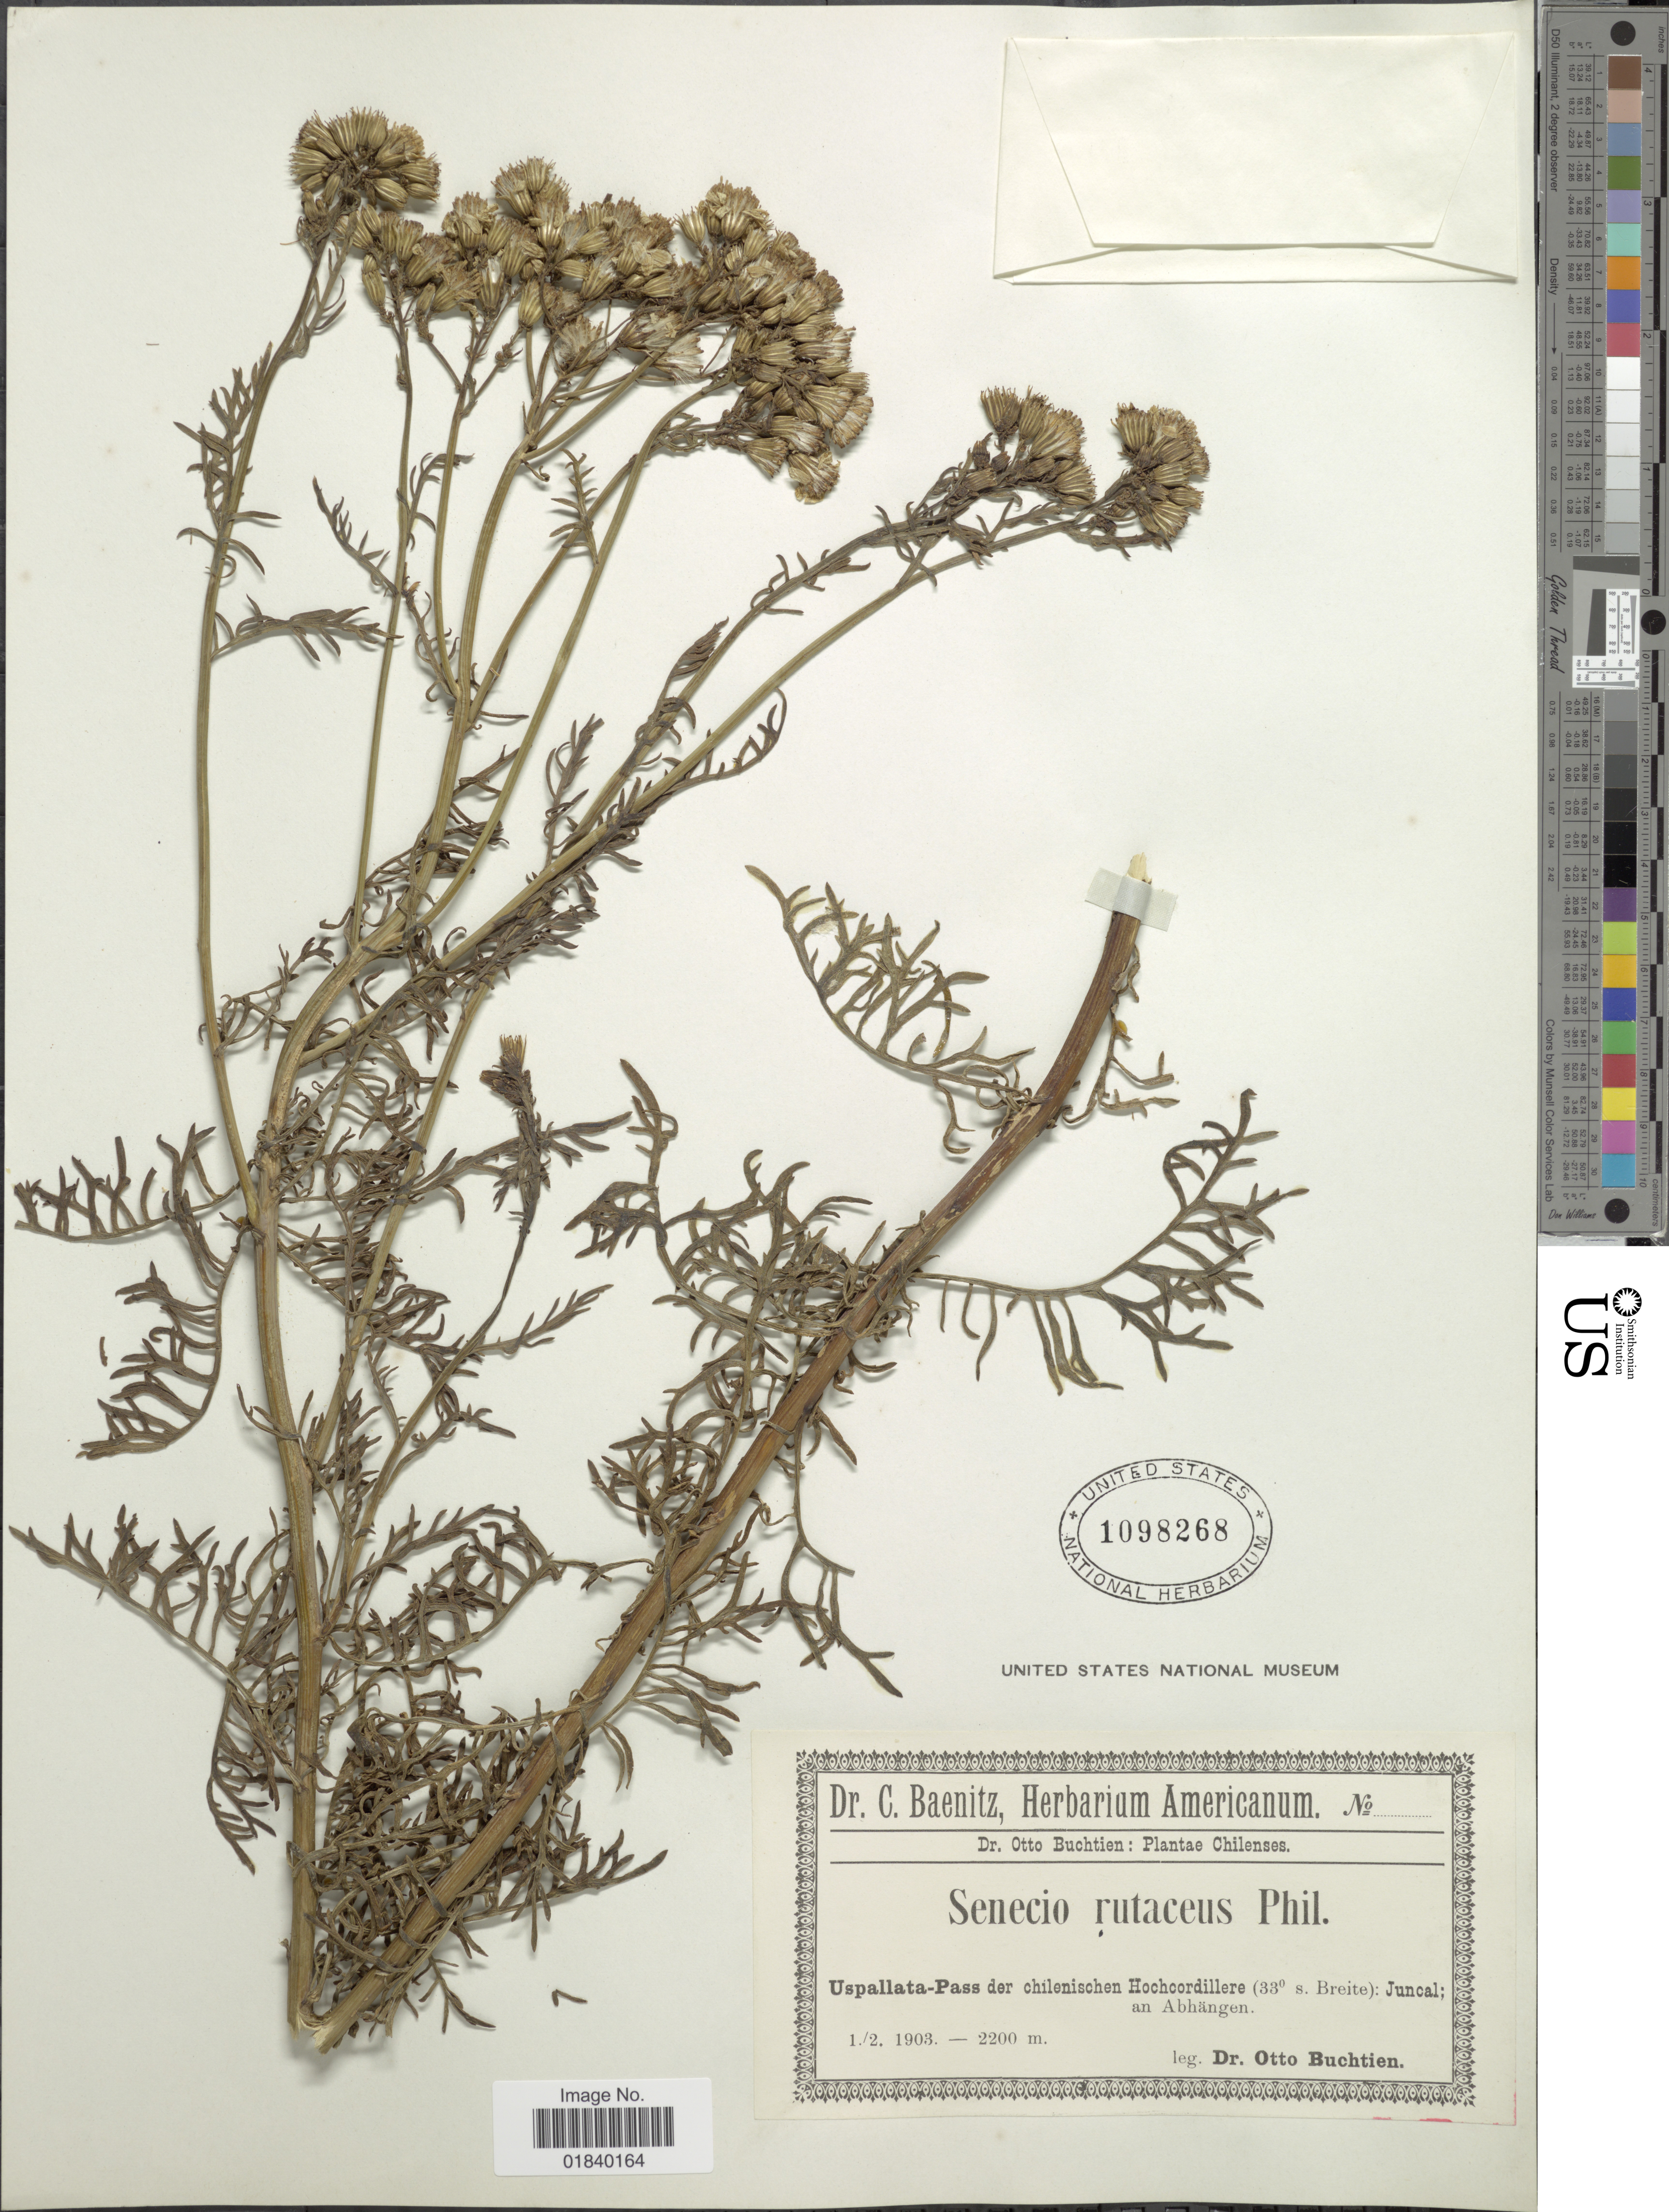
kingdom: Plantae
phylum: Tracheophyta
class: Magnoliopsida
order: Asterales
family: Asteraceae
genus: Senecio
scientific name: Senecio rutaceus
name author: Phil.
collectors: O. Buchtien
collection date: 1903-02-01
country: Chile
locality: Uspallata-Pass der chilenischen Hochcordillere : Juncal An Abhangen.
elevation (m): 2200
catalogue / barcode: US 1098268